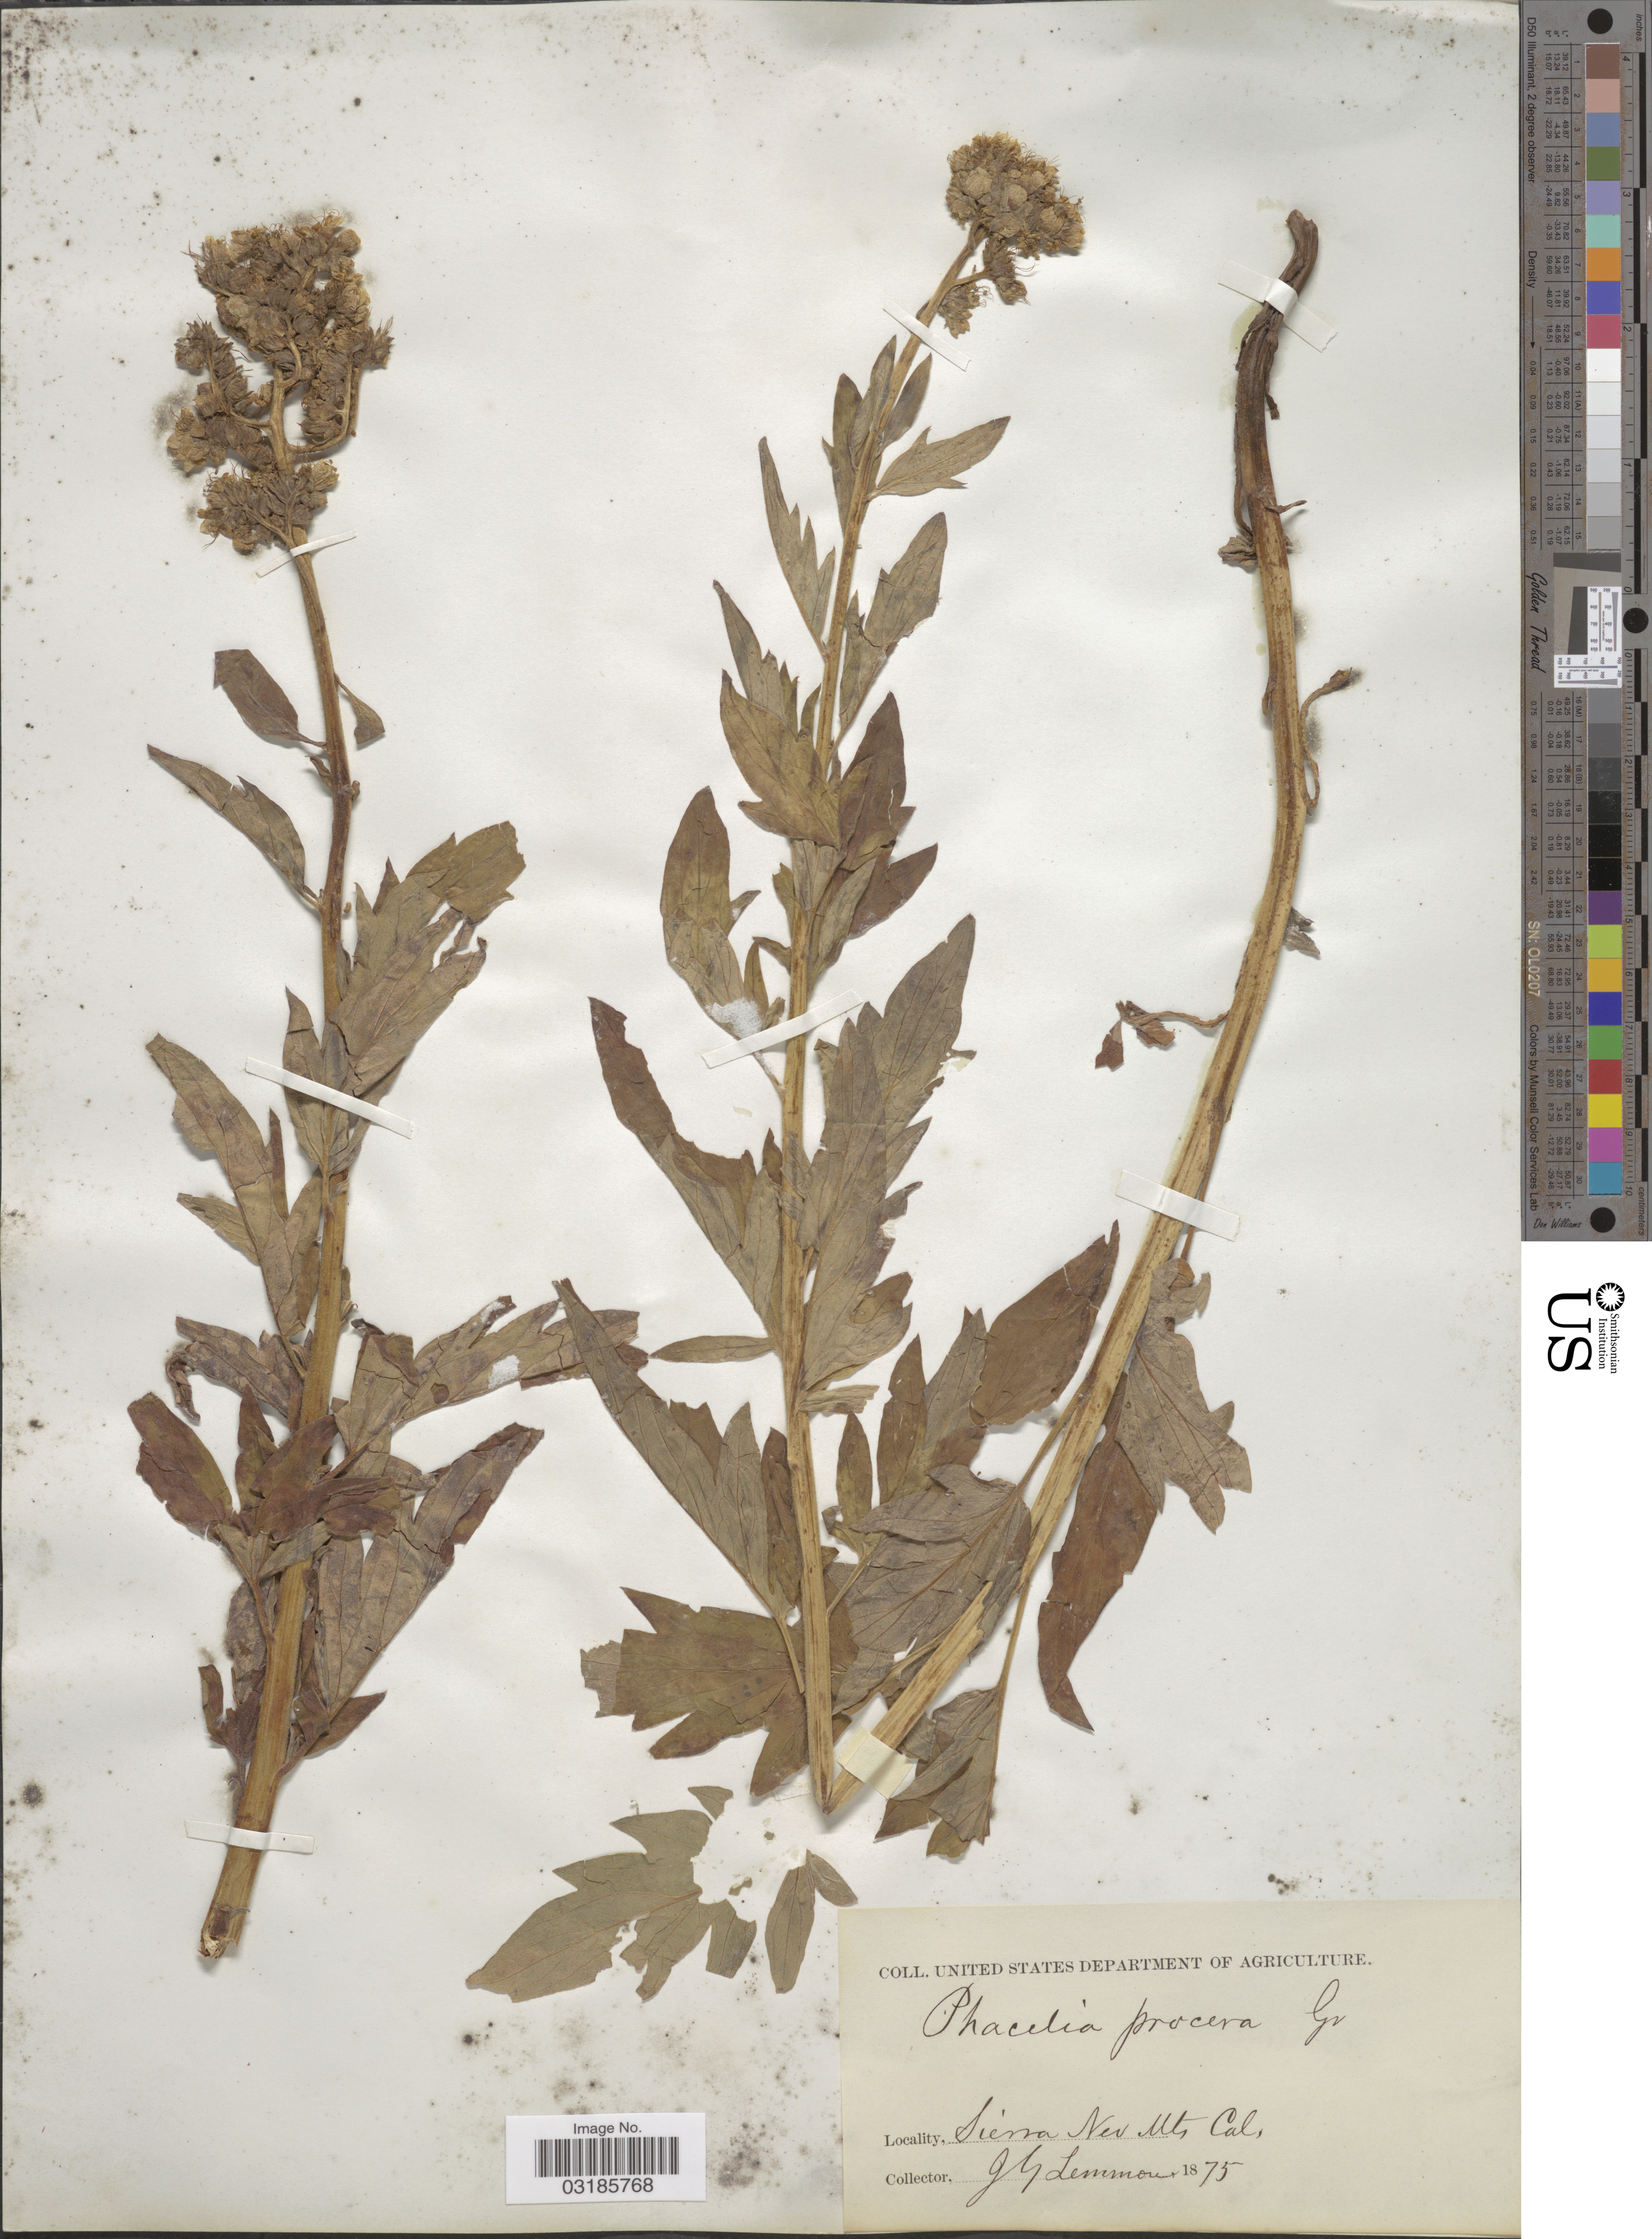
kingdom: Plantae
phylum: Tracheophyta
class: Magnoliopsida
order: Boraginales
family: Hydrophyllaceae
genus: Phacelia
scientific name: Phacelia procera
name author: A. Gray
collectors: J. Lemmon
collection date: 1875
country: United States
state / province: California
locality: Sierra Nev Mts.